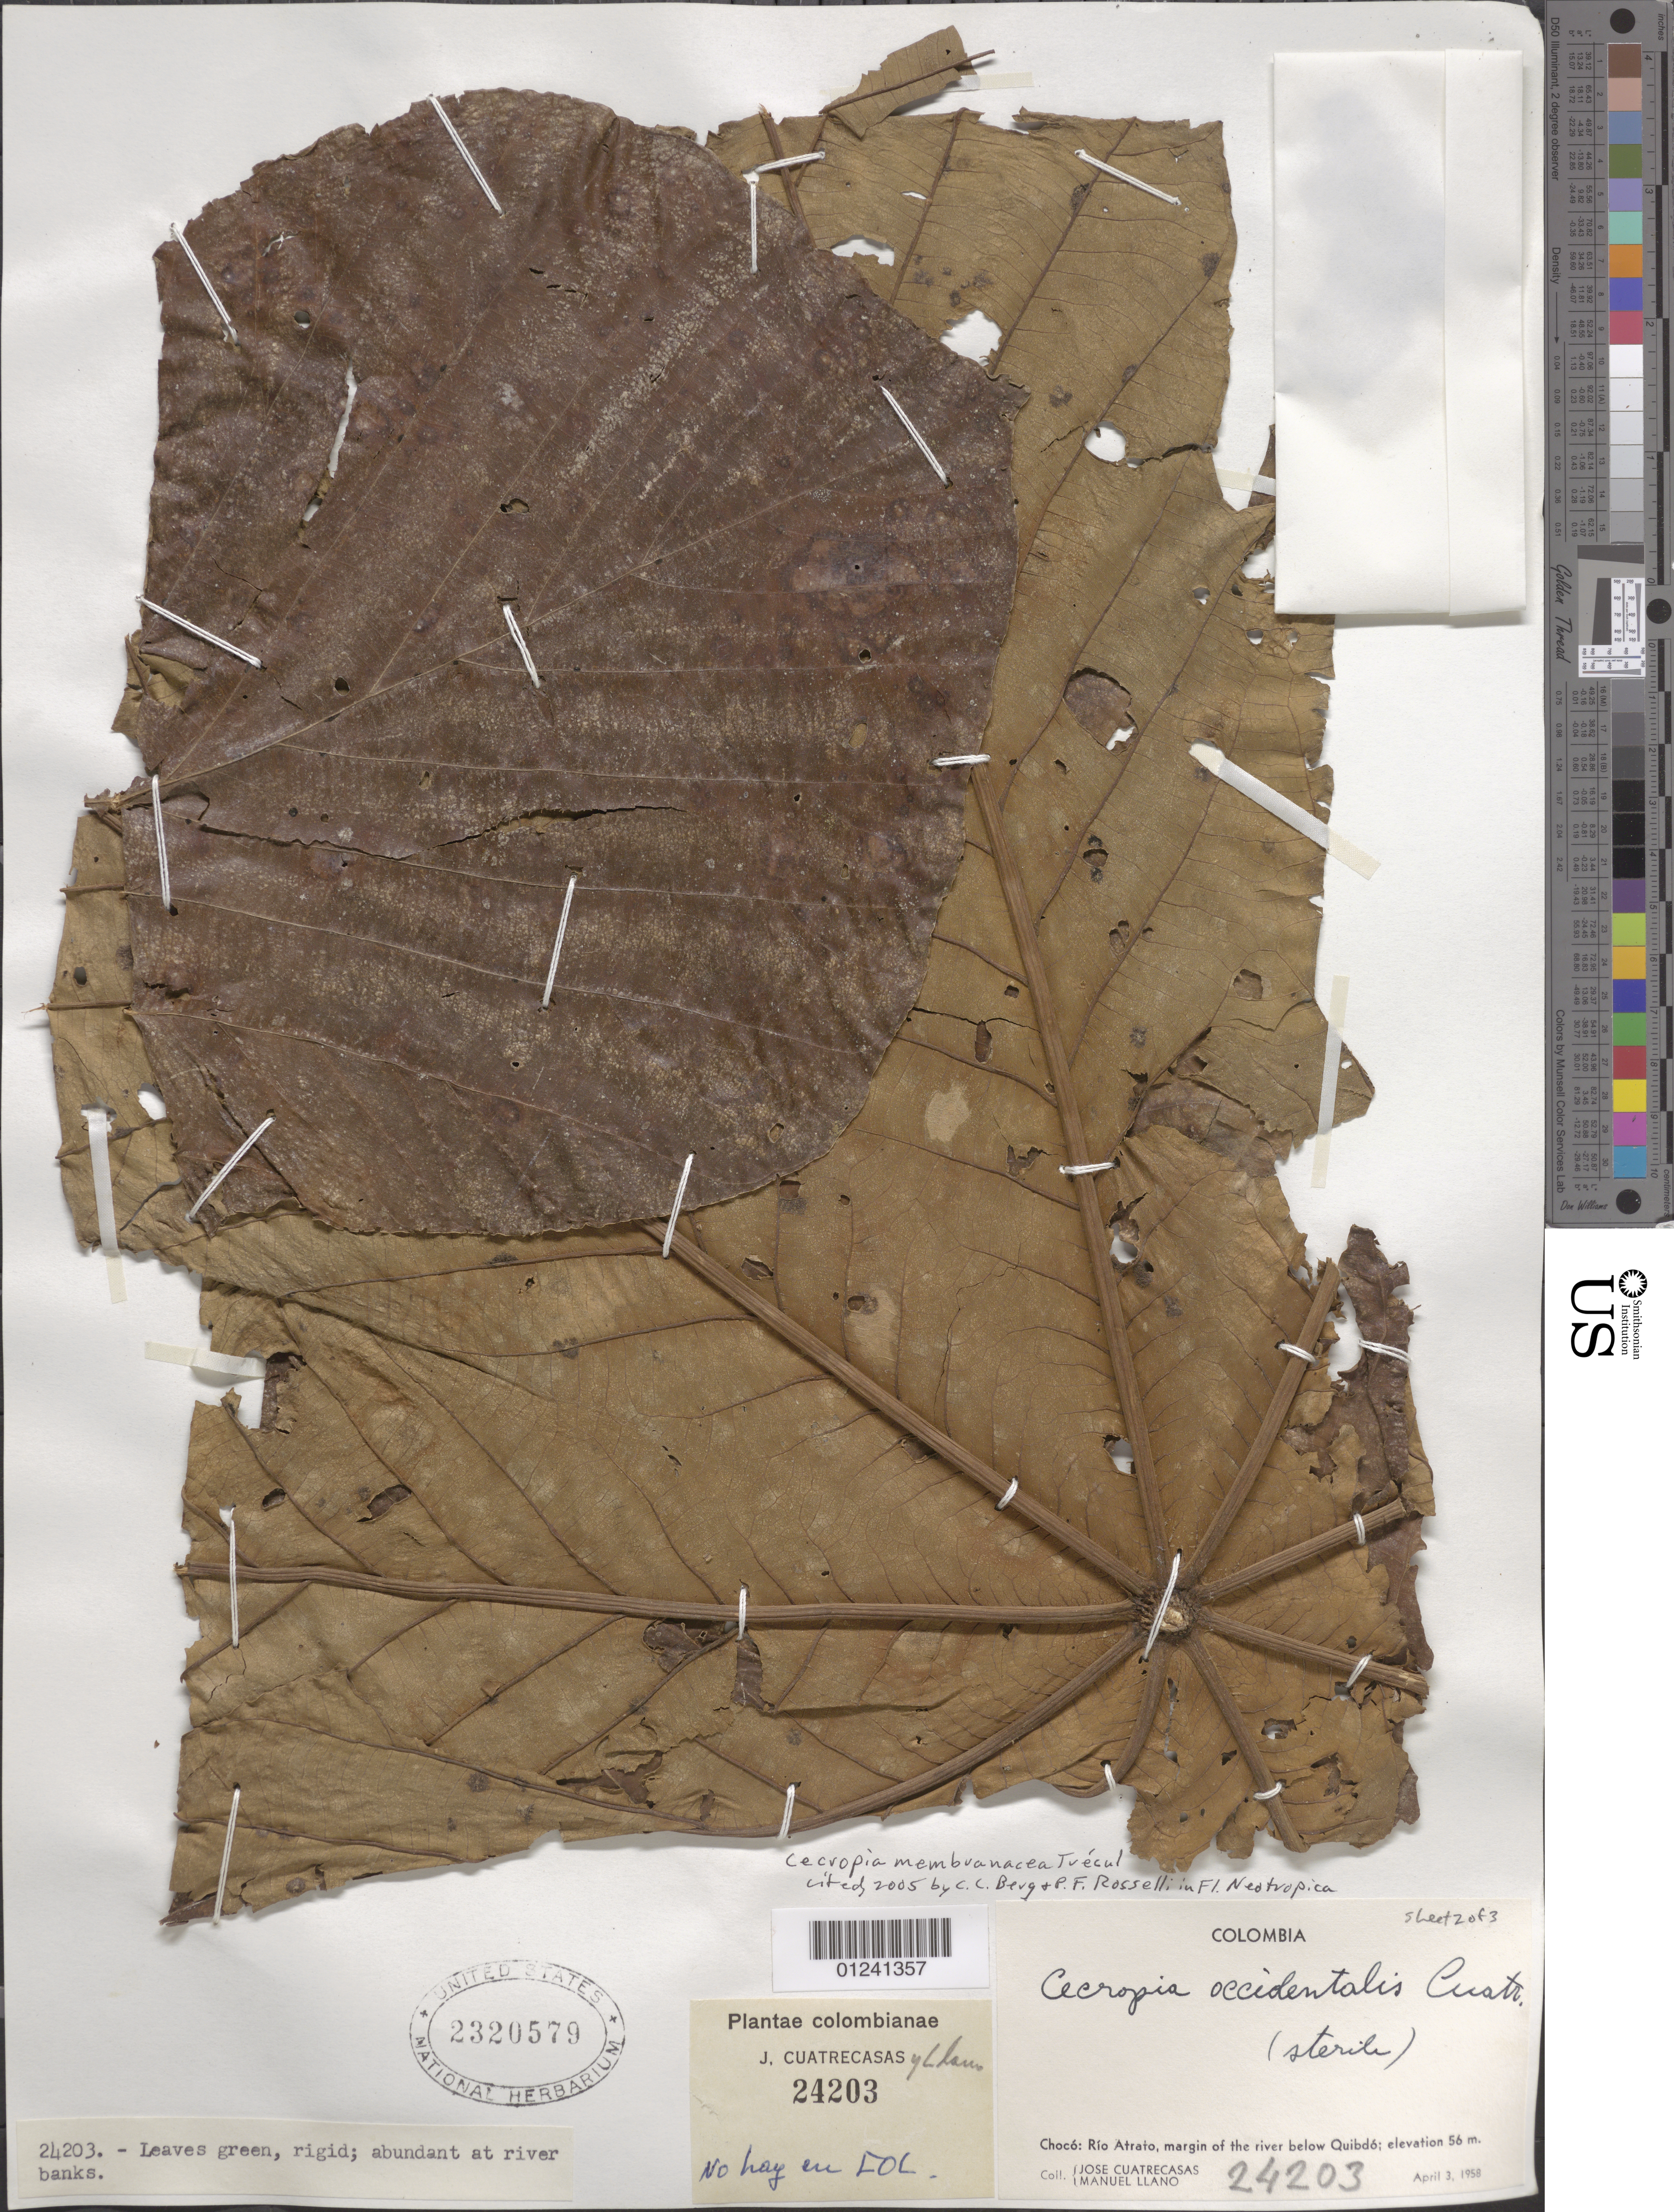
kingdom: Plantae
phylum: Tracheophyta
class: Magnoliopsida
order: Rosales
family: Urticaceae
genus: Cecropia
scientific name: Cecropia membranacea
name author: Trécul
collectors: J. Cuatrecasas & M. Llano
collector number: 24203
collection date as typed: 03 Apr 1958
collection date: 1958-04-03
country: Colombia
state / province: Chocó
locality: Rio Atrato, margin of River below Quibdo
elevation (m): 56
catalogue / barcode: US 2320579